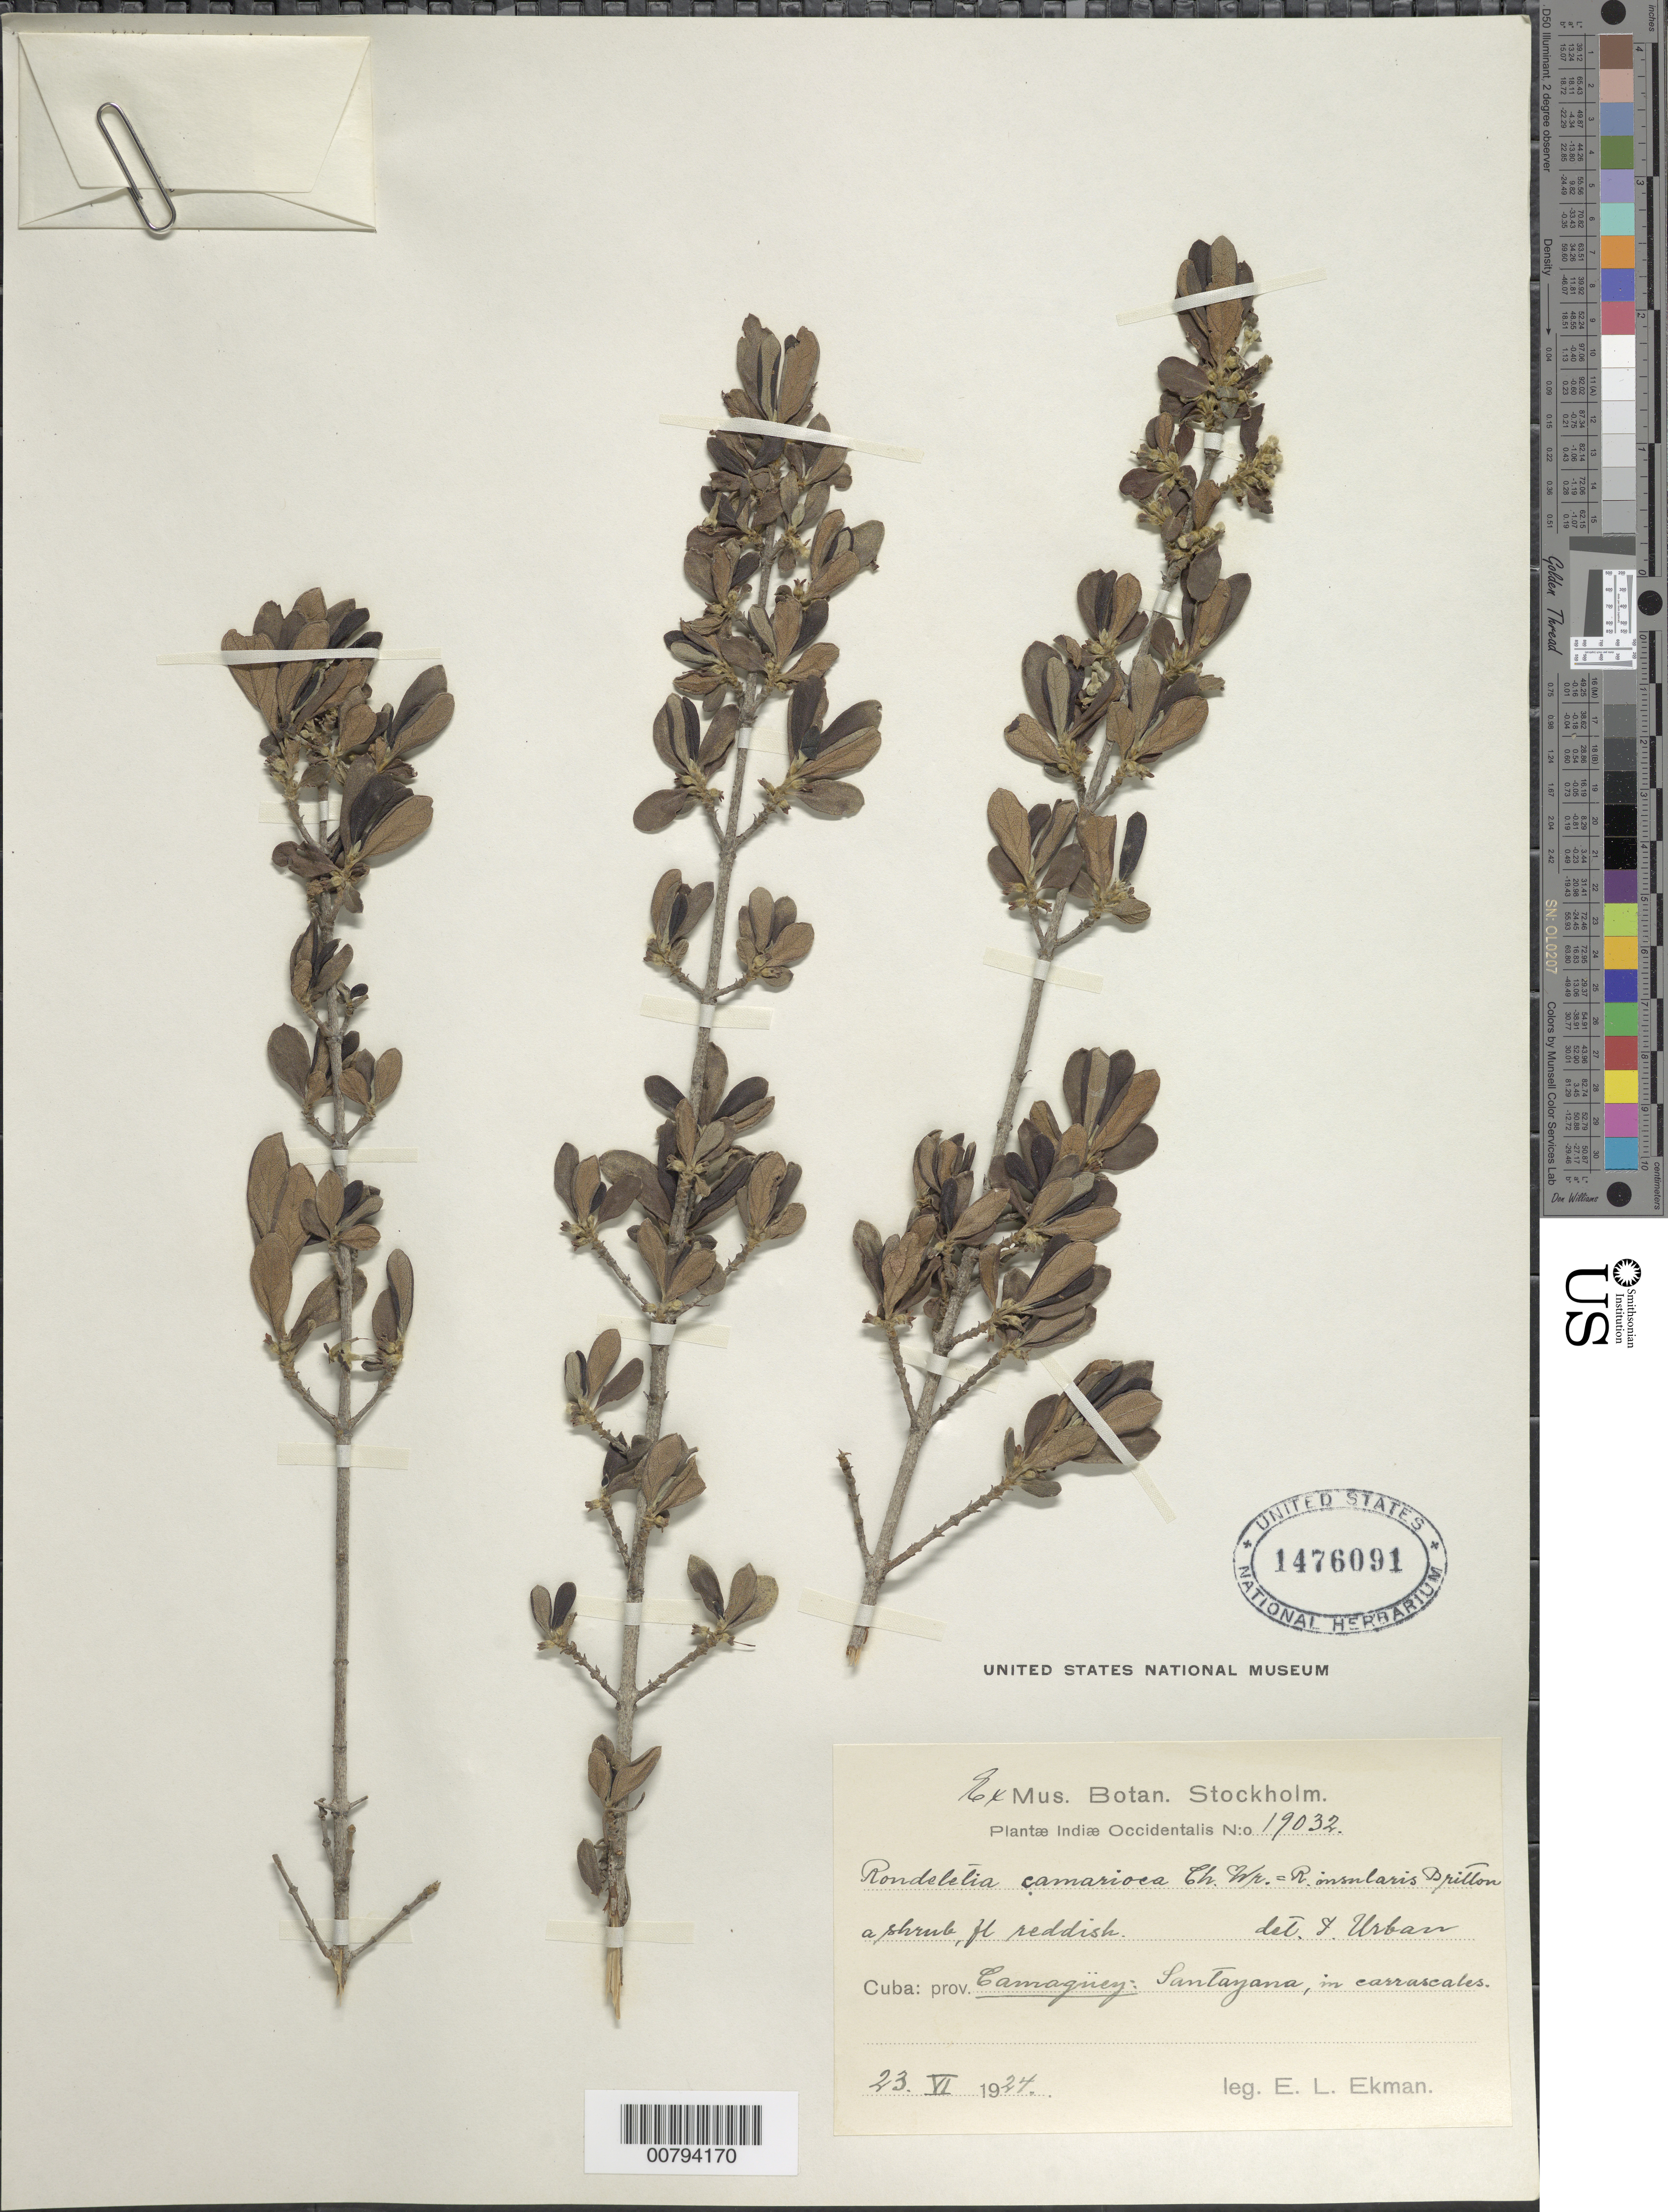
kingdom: Plantae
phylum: Tracheophyta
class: Magnoliopsida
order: Gentianales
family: Rubiaceae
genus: Rondeletia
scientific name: Rondeletia camarioca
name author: C. Wright in Sauvalle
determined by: Urban, Ignatz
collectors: E. L. Ekman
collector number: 19032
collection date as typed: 23 Jun 1923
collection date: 1923-06-23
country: Cuba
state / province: Camaguey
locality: Santayana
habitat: In carrascales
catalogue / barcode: US 1476091